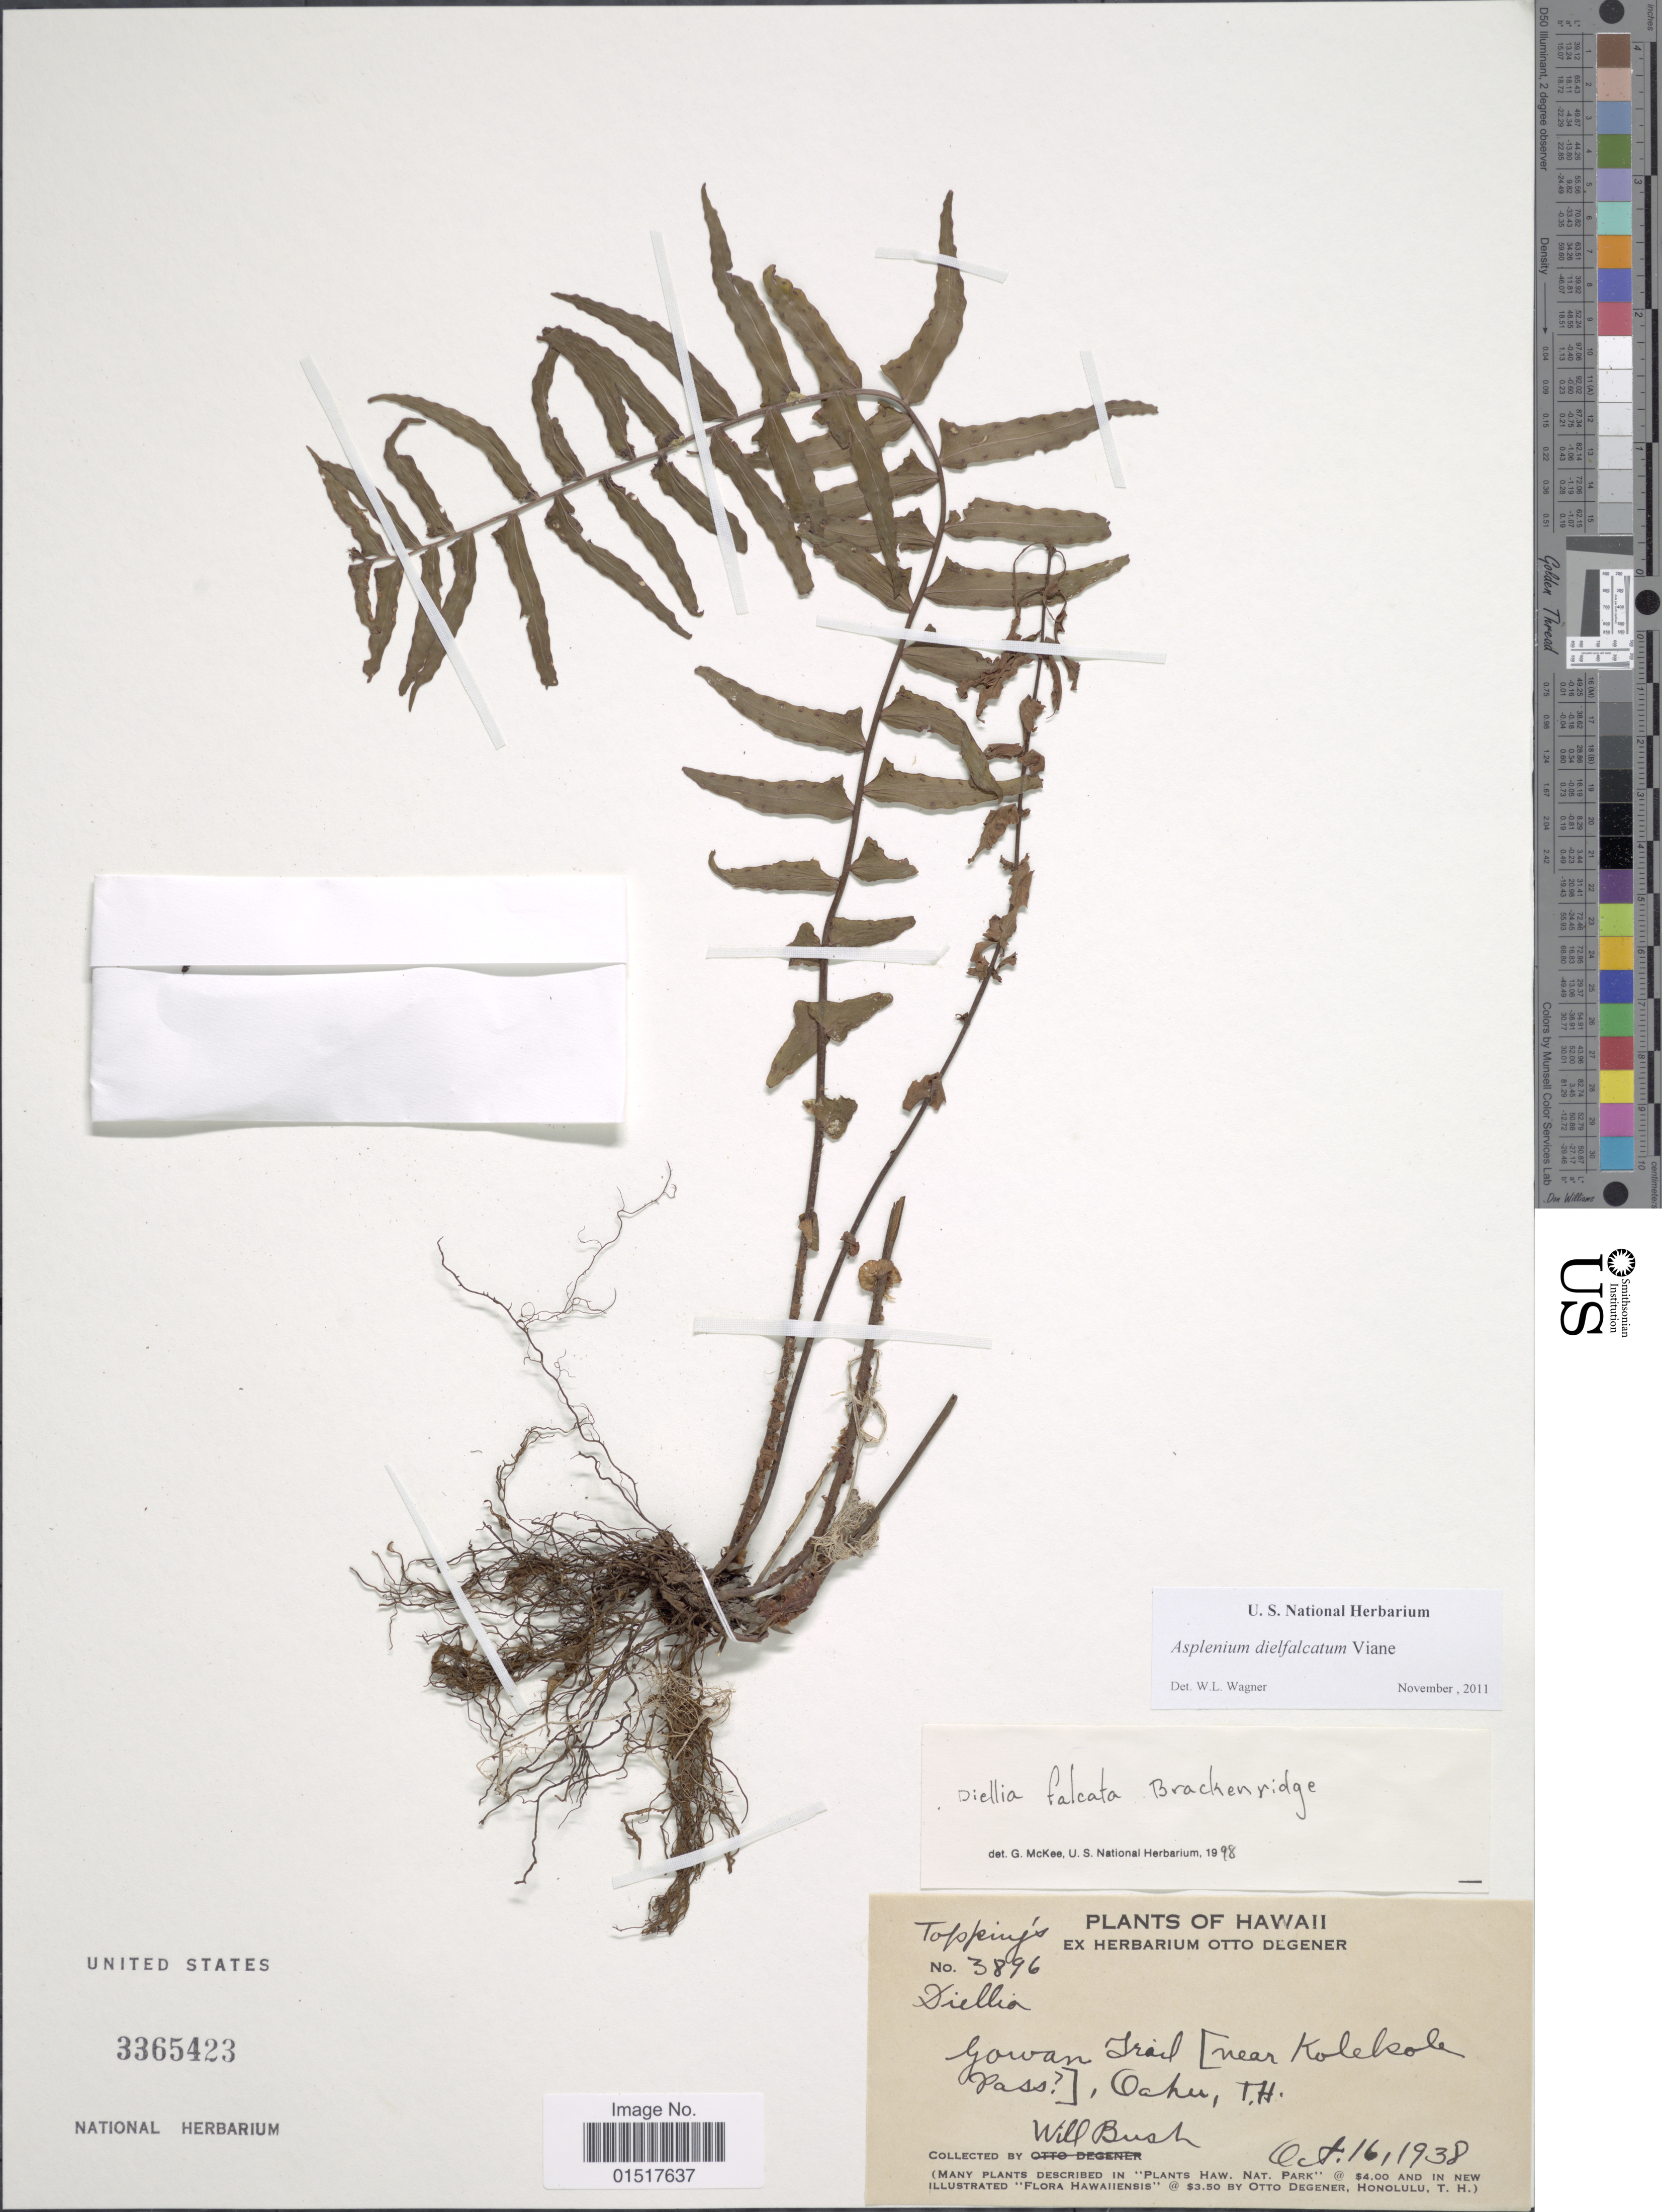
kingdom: Plantae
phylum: Tracheophyta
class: Polypodiopsida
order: Polypodiales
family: Aspleniaceae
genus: Asplenium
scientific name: Asplenium dielfalcatum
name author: Viane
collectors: W. Bush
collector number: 3896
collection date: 1938-10-16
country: United States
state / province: Hawaii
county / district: Honolulu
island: Oahu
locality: Gowan Trail [near Kolekole Pass]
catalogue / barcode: US 3365423